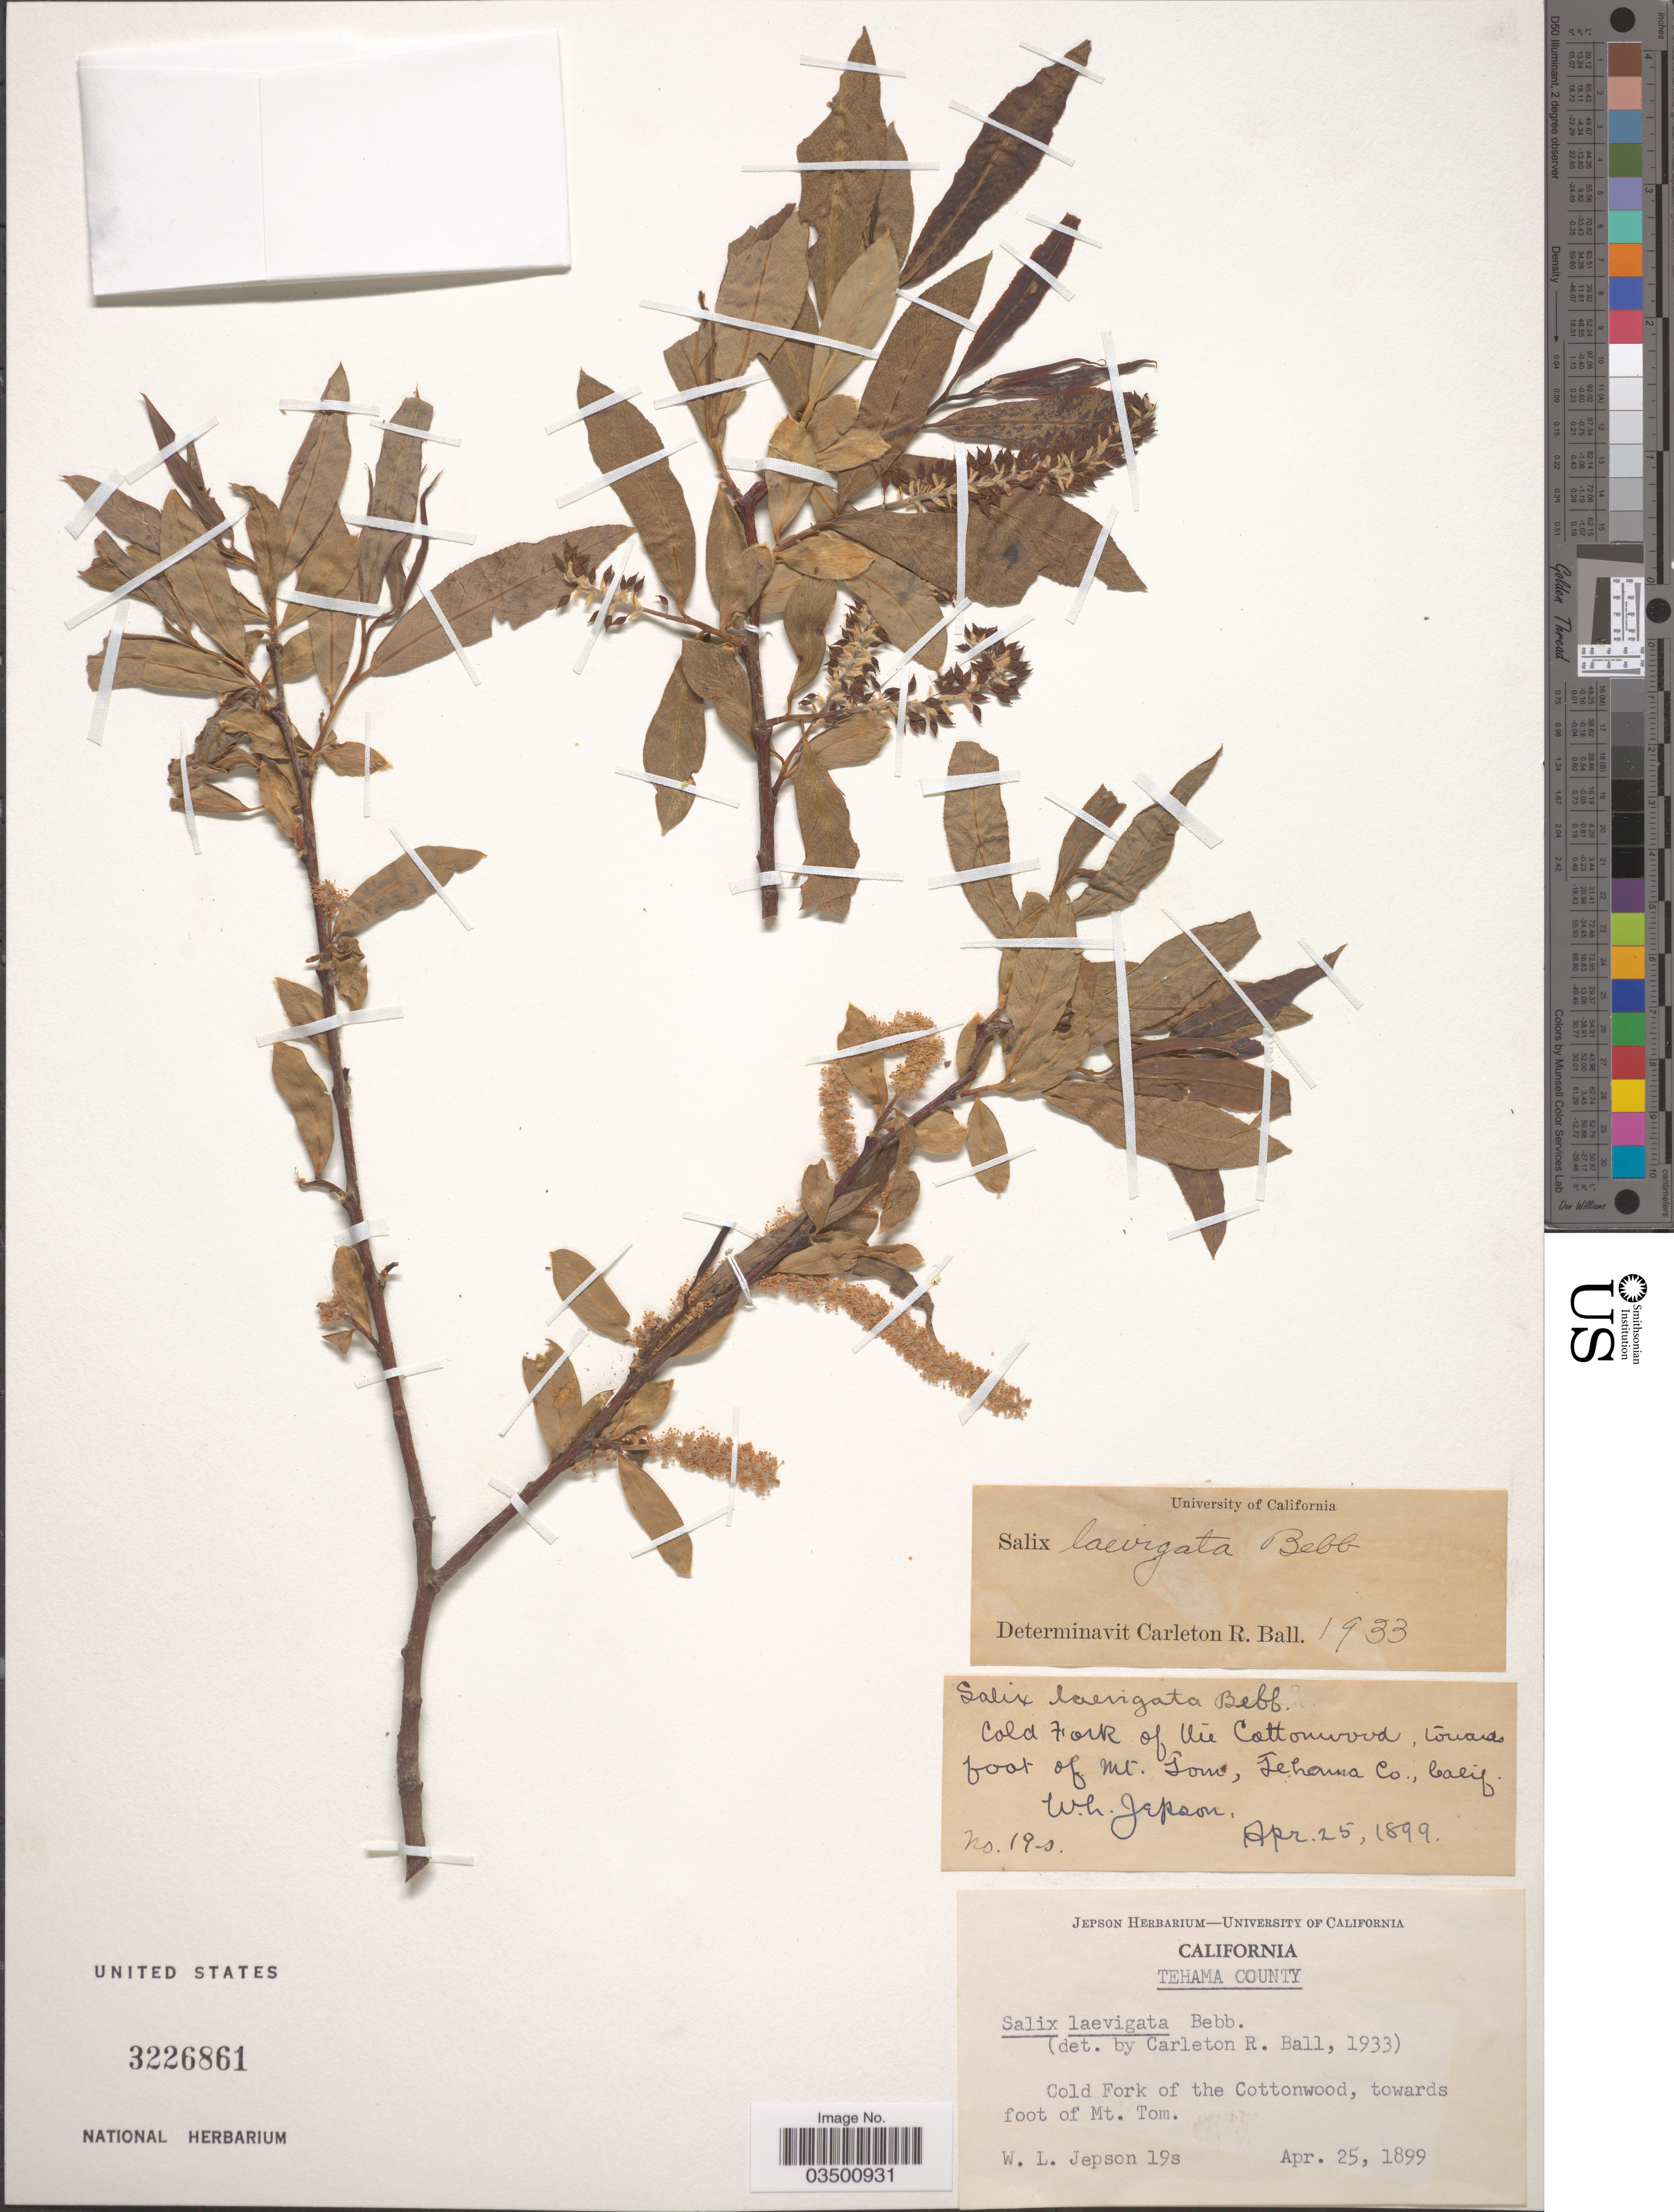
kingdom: Plantae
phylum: Tracheophyta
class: Magnoliopsida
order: Malpighiales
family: Salicaceae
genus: Salix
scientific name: Salix laevigata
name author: Bebb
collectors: W. L. Jepson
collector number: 19s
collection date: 1899-04-25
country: United States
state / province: California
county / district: Tehama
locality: Tehama County. Cold Fork of the Cottonwood, towards foot of Mt. Tom.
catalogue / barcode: US 3226861